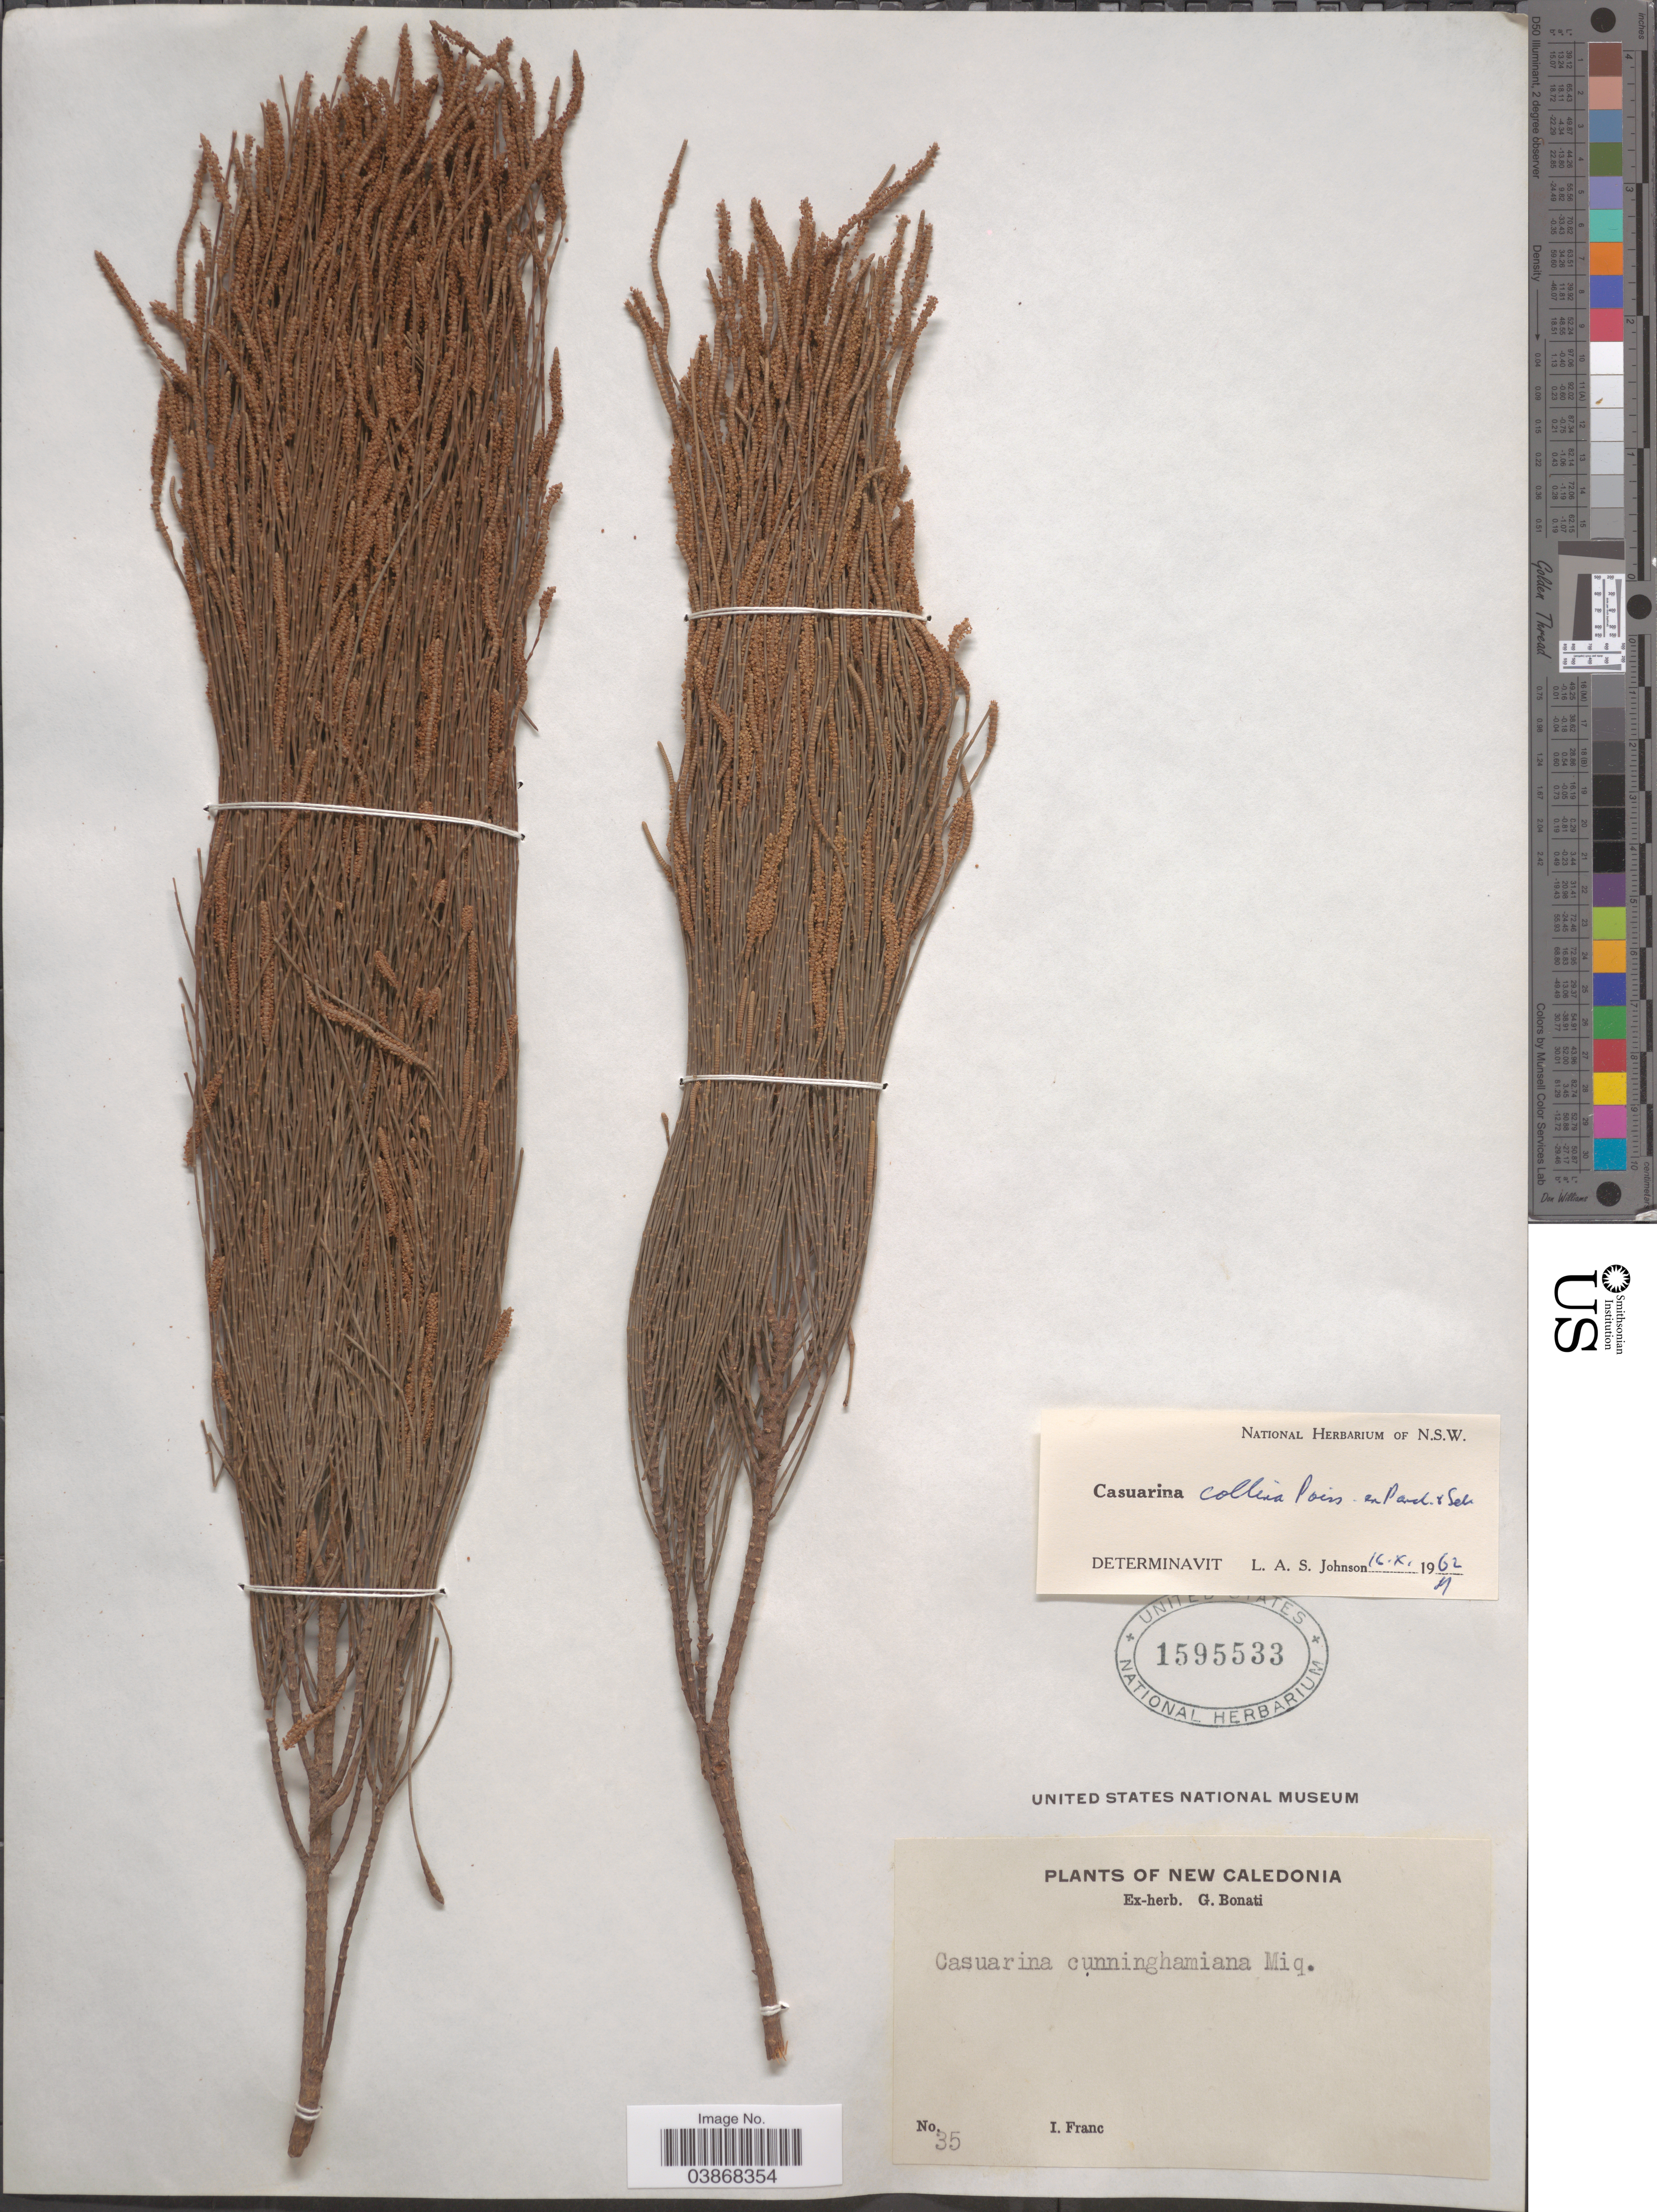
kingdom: Plantae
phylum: Tracheophyta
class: Magnoliopsida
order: Fagales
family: Casuarinaceae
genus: Casuarina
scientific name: Casuarina collina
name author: J. Poiss. ex Pancher & Sebert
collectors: I. Franc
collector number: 35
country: New Caledonia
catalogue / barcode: US 1595533